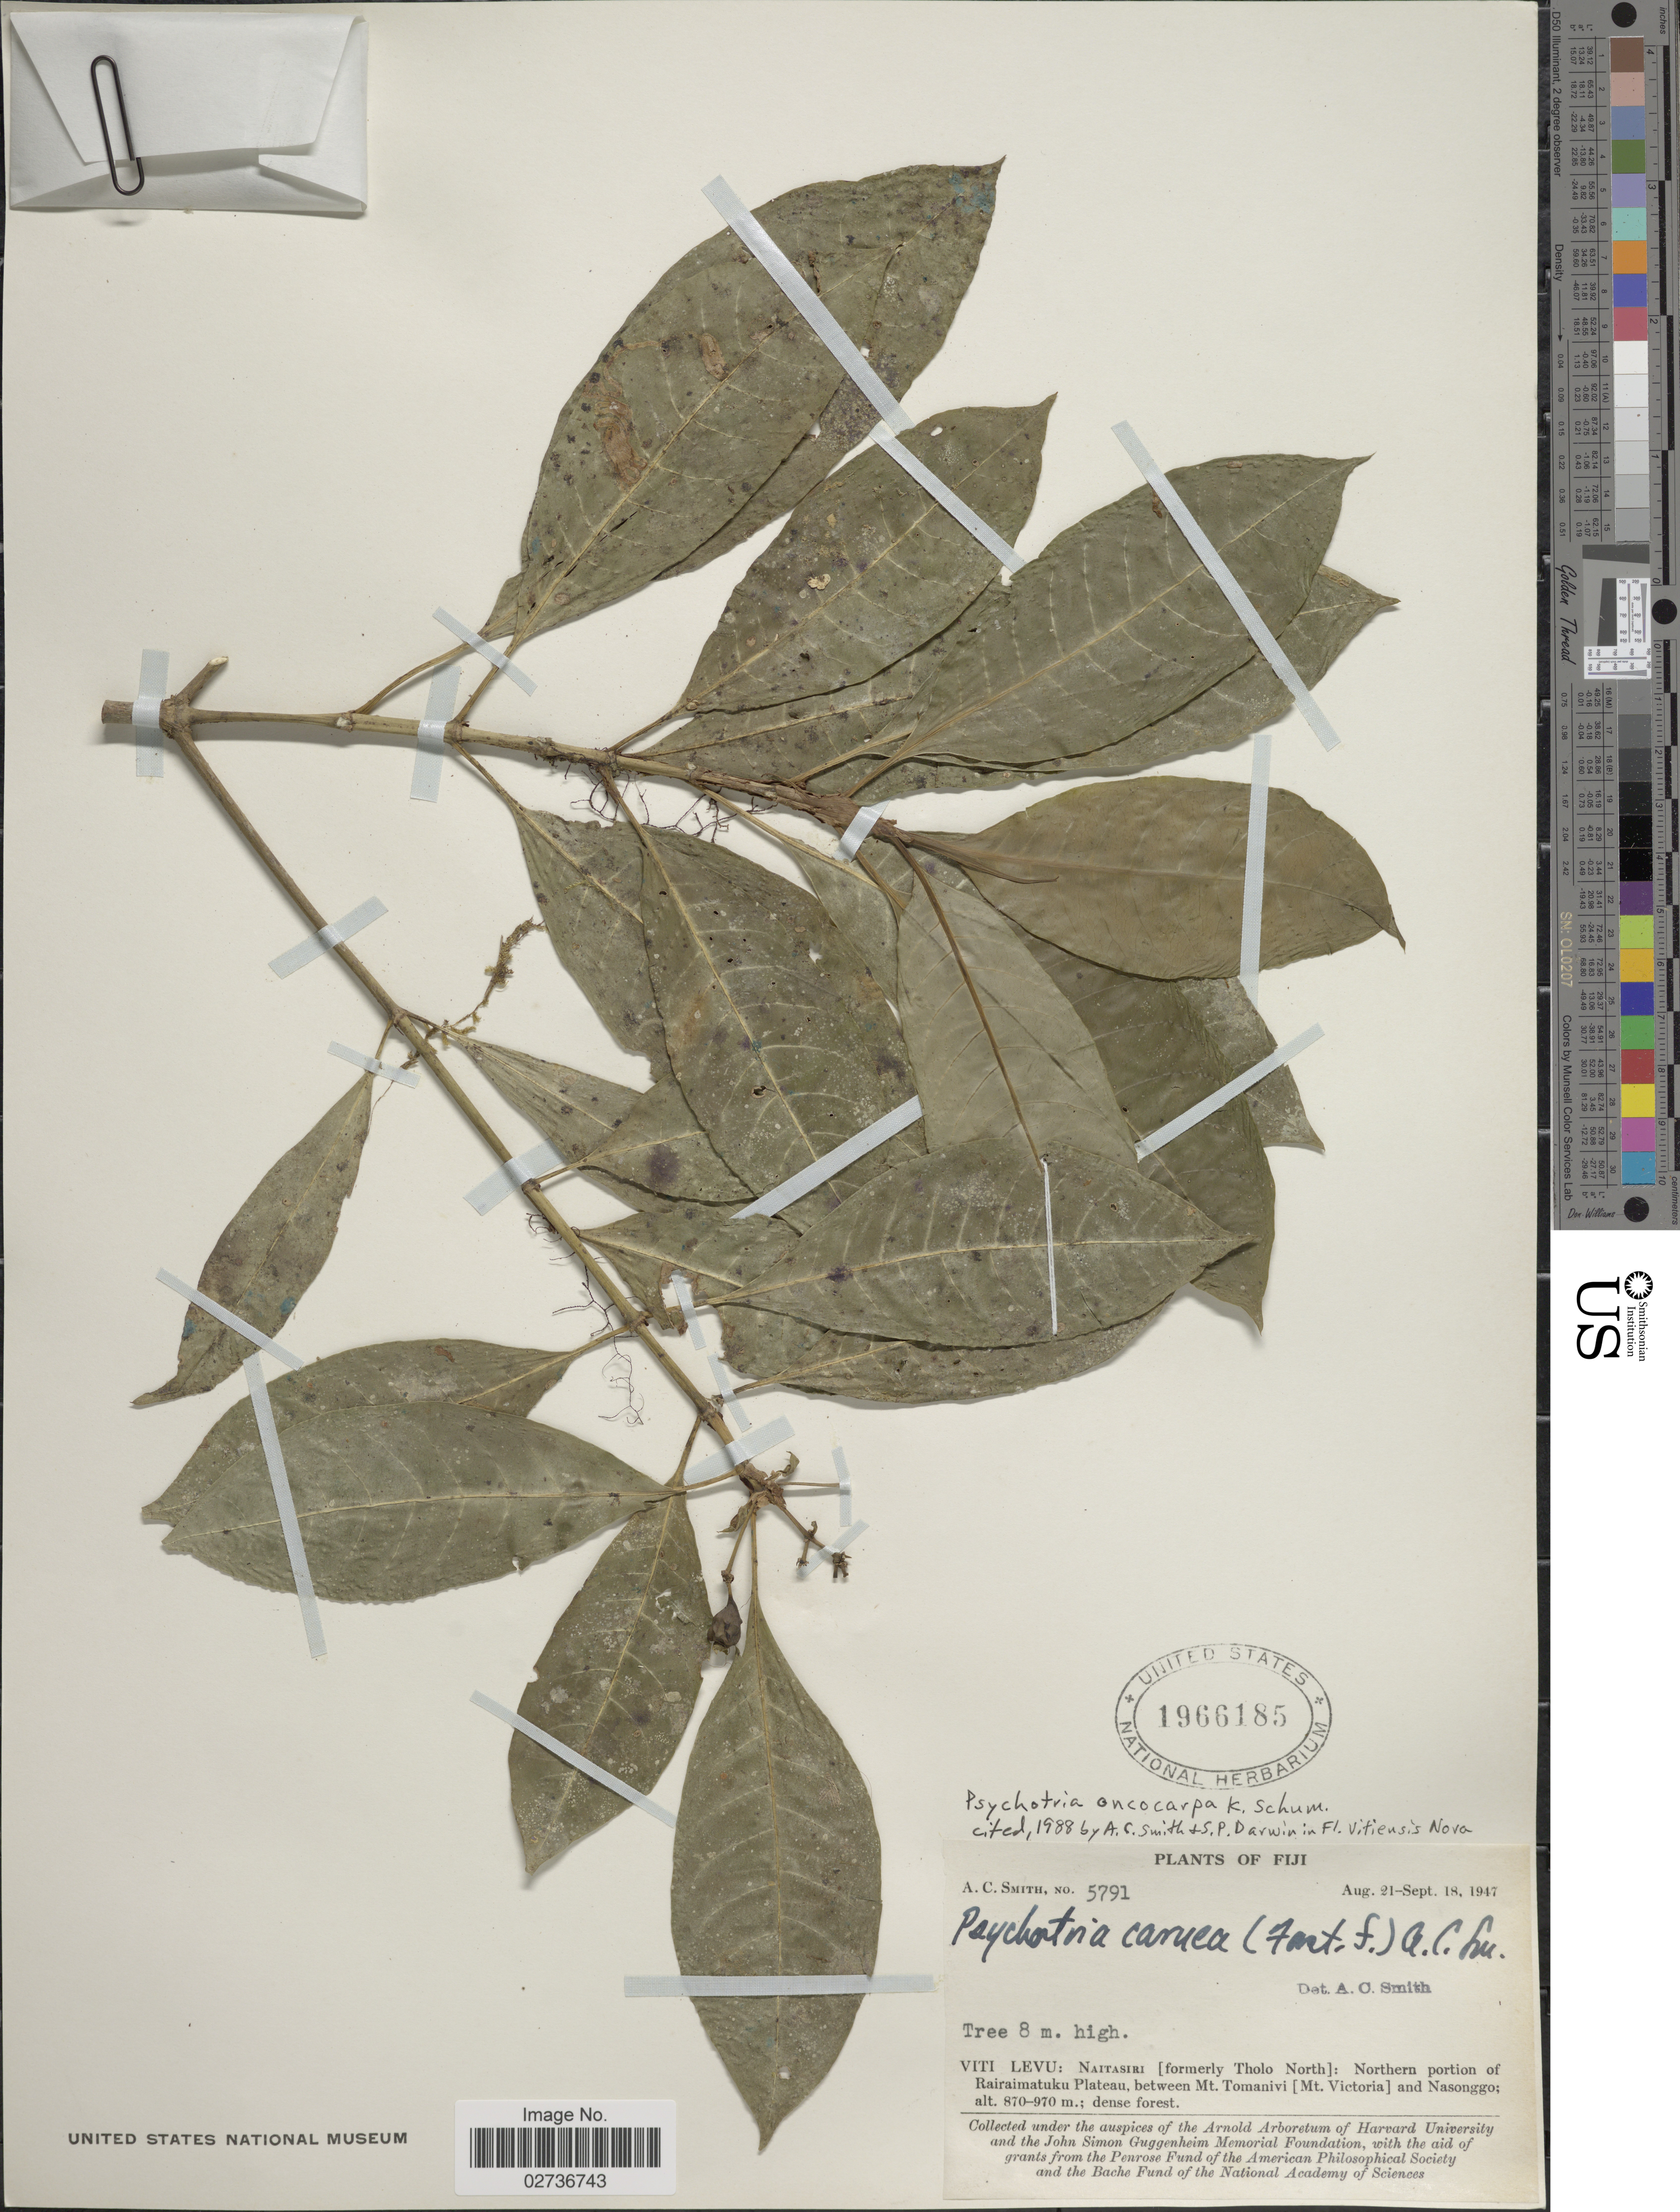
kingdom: Plantae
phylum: Tracheophyta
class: Magnoliopsida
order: Gentianales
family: Rubiaceae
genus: Psychotria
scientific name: Psychotria oncocarpa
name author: K. Schum.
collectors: A. C. Smith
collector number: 5791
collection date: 1947-08-21/1947-09-18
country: Fiji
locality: Viti Levu: Naitasiri [formerly Tholo North]: Northern portion of Rairaimatuku Plateau, between Mt. Tomanivi [Mt. Victoria] and Nasonggo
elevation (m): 870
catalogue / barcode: US 1966185